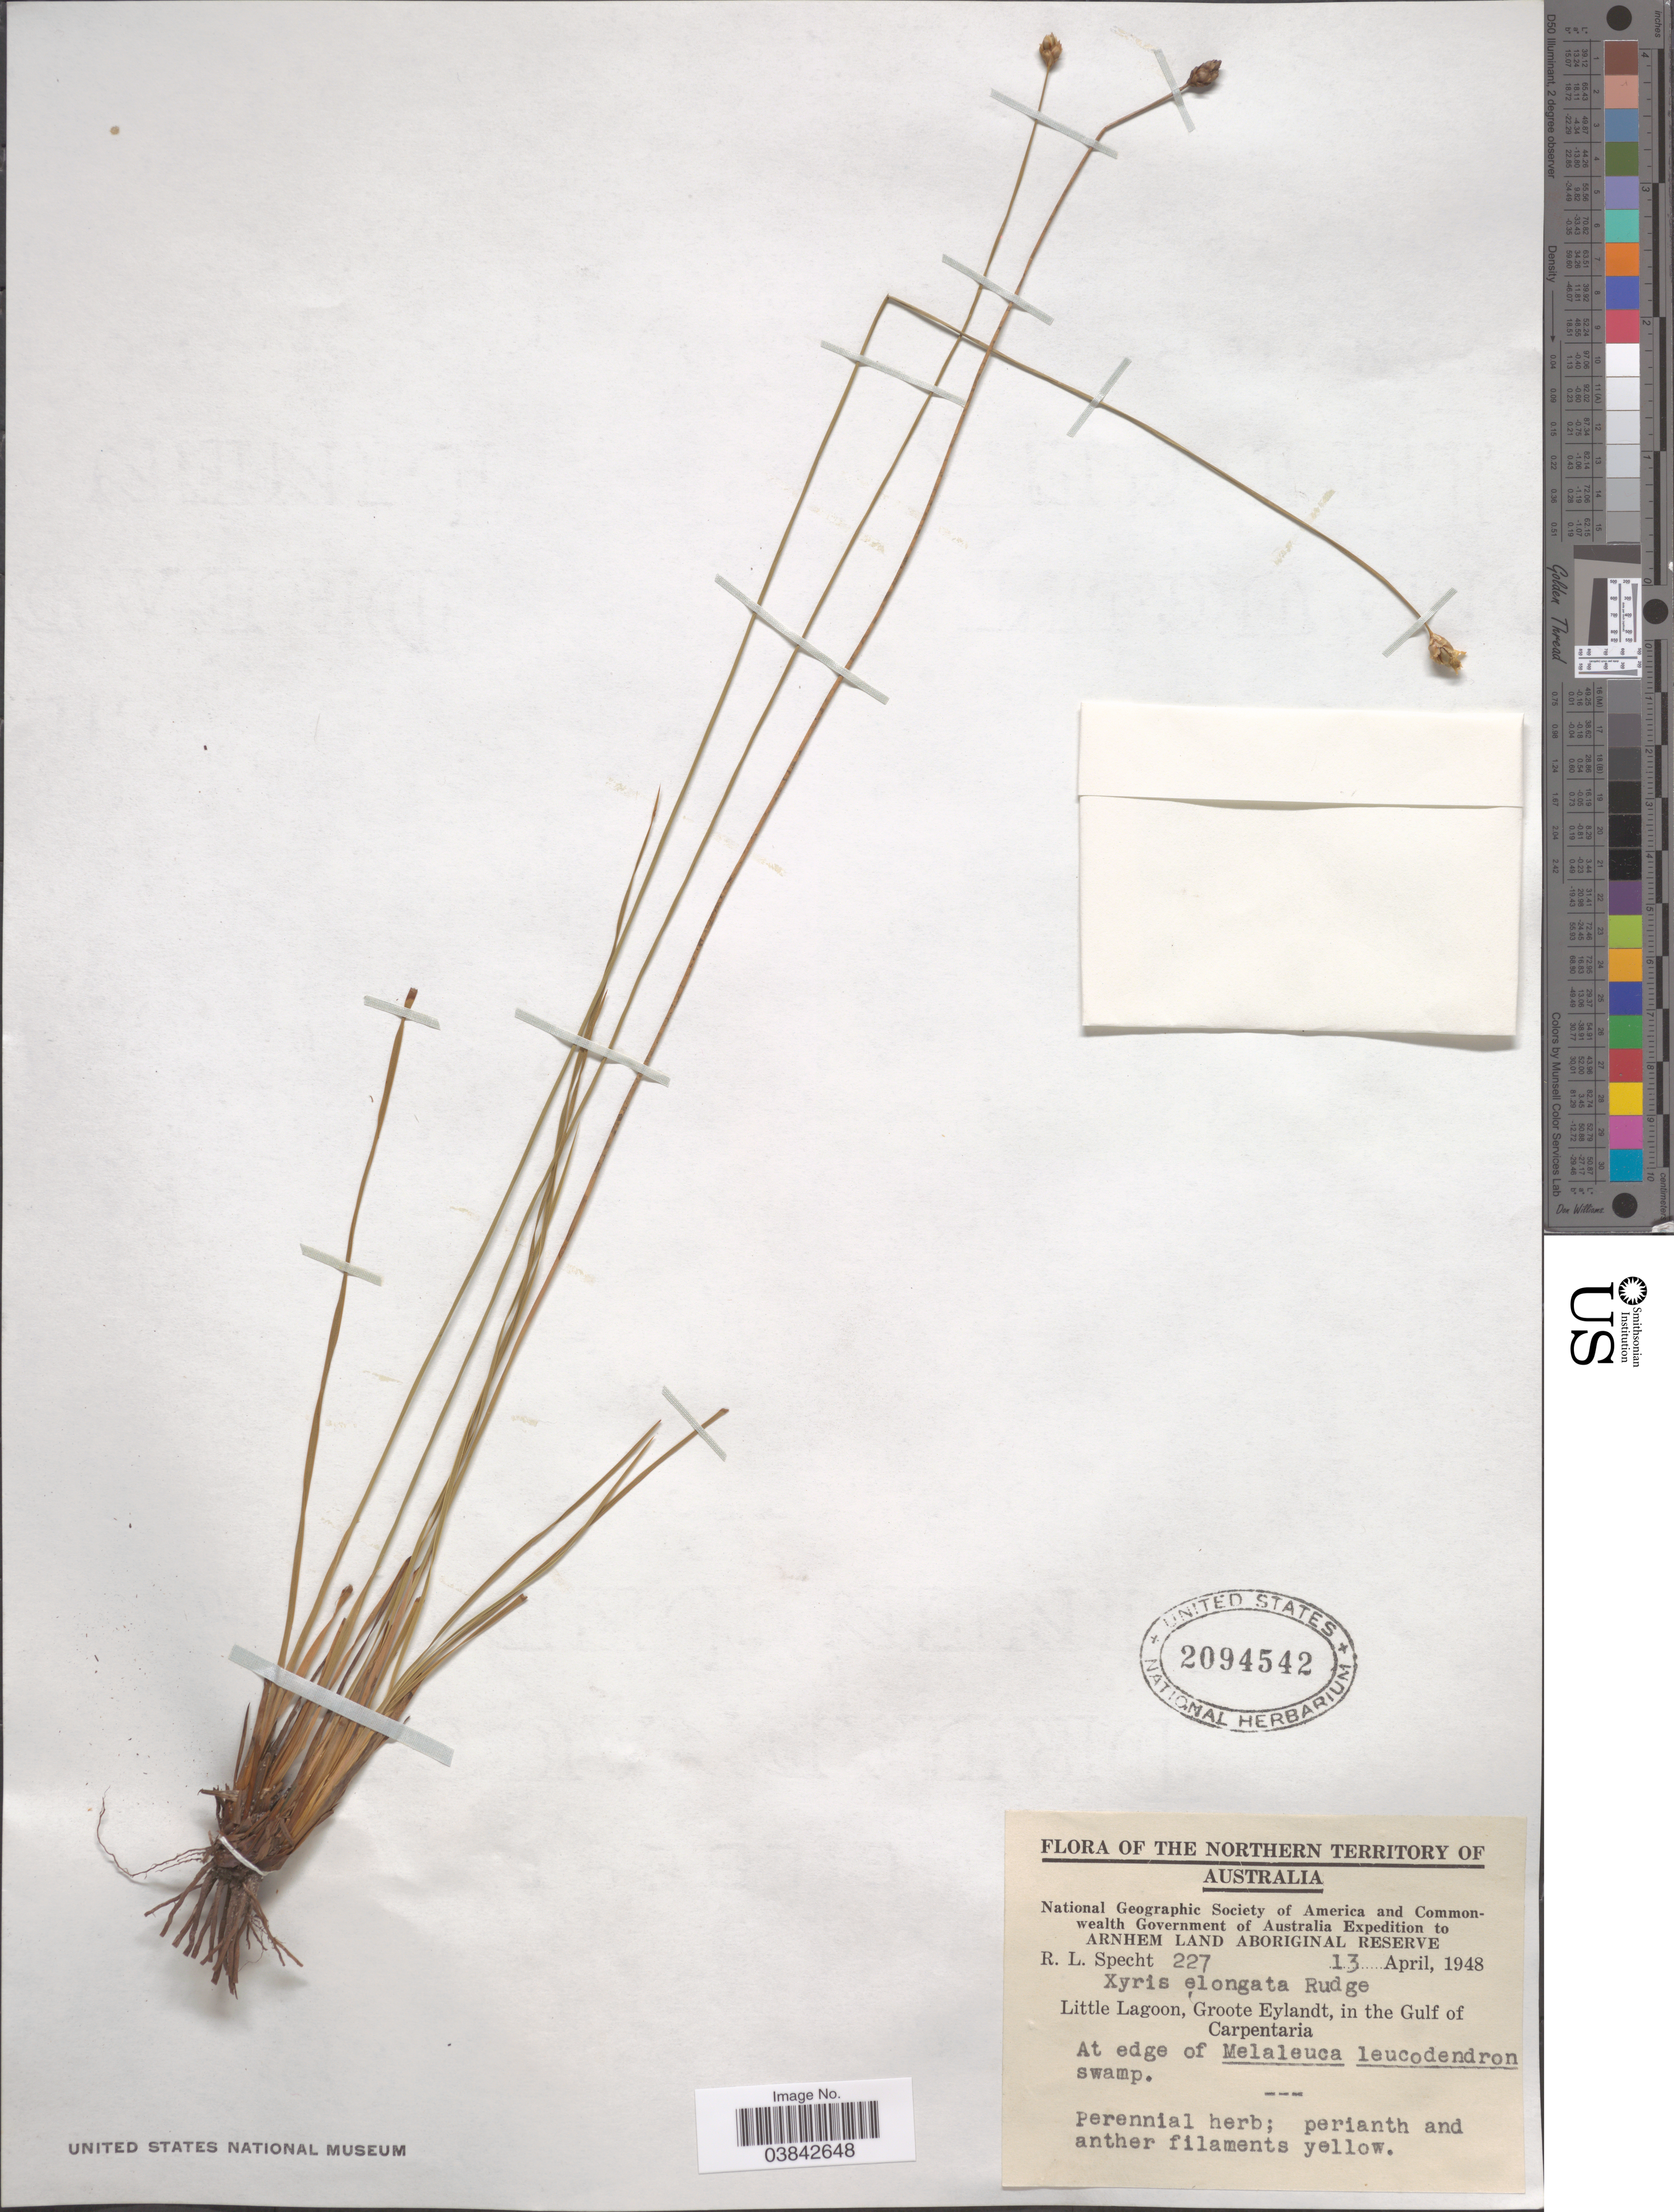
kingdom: Plantae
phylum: Tracheophyta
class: Liliopsida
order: Poales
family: Xyridaceae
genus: Xyris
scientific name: Xyris complanata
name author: R. Br.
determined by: Strong, Mark T., (BOT), Smithsonian Institution - National Museum of Natural History (UNITED STATES)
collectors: R. L. Specht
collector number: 227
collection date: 1948-04-13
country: Australia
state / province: Northern Territory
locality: Arnhem Land Aboriginal Reserve. Little Lagoon, Groote Eylandt, in the Gulf of Carpentaria.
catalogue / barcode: US 2094542